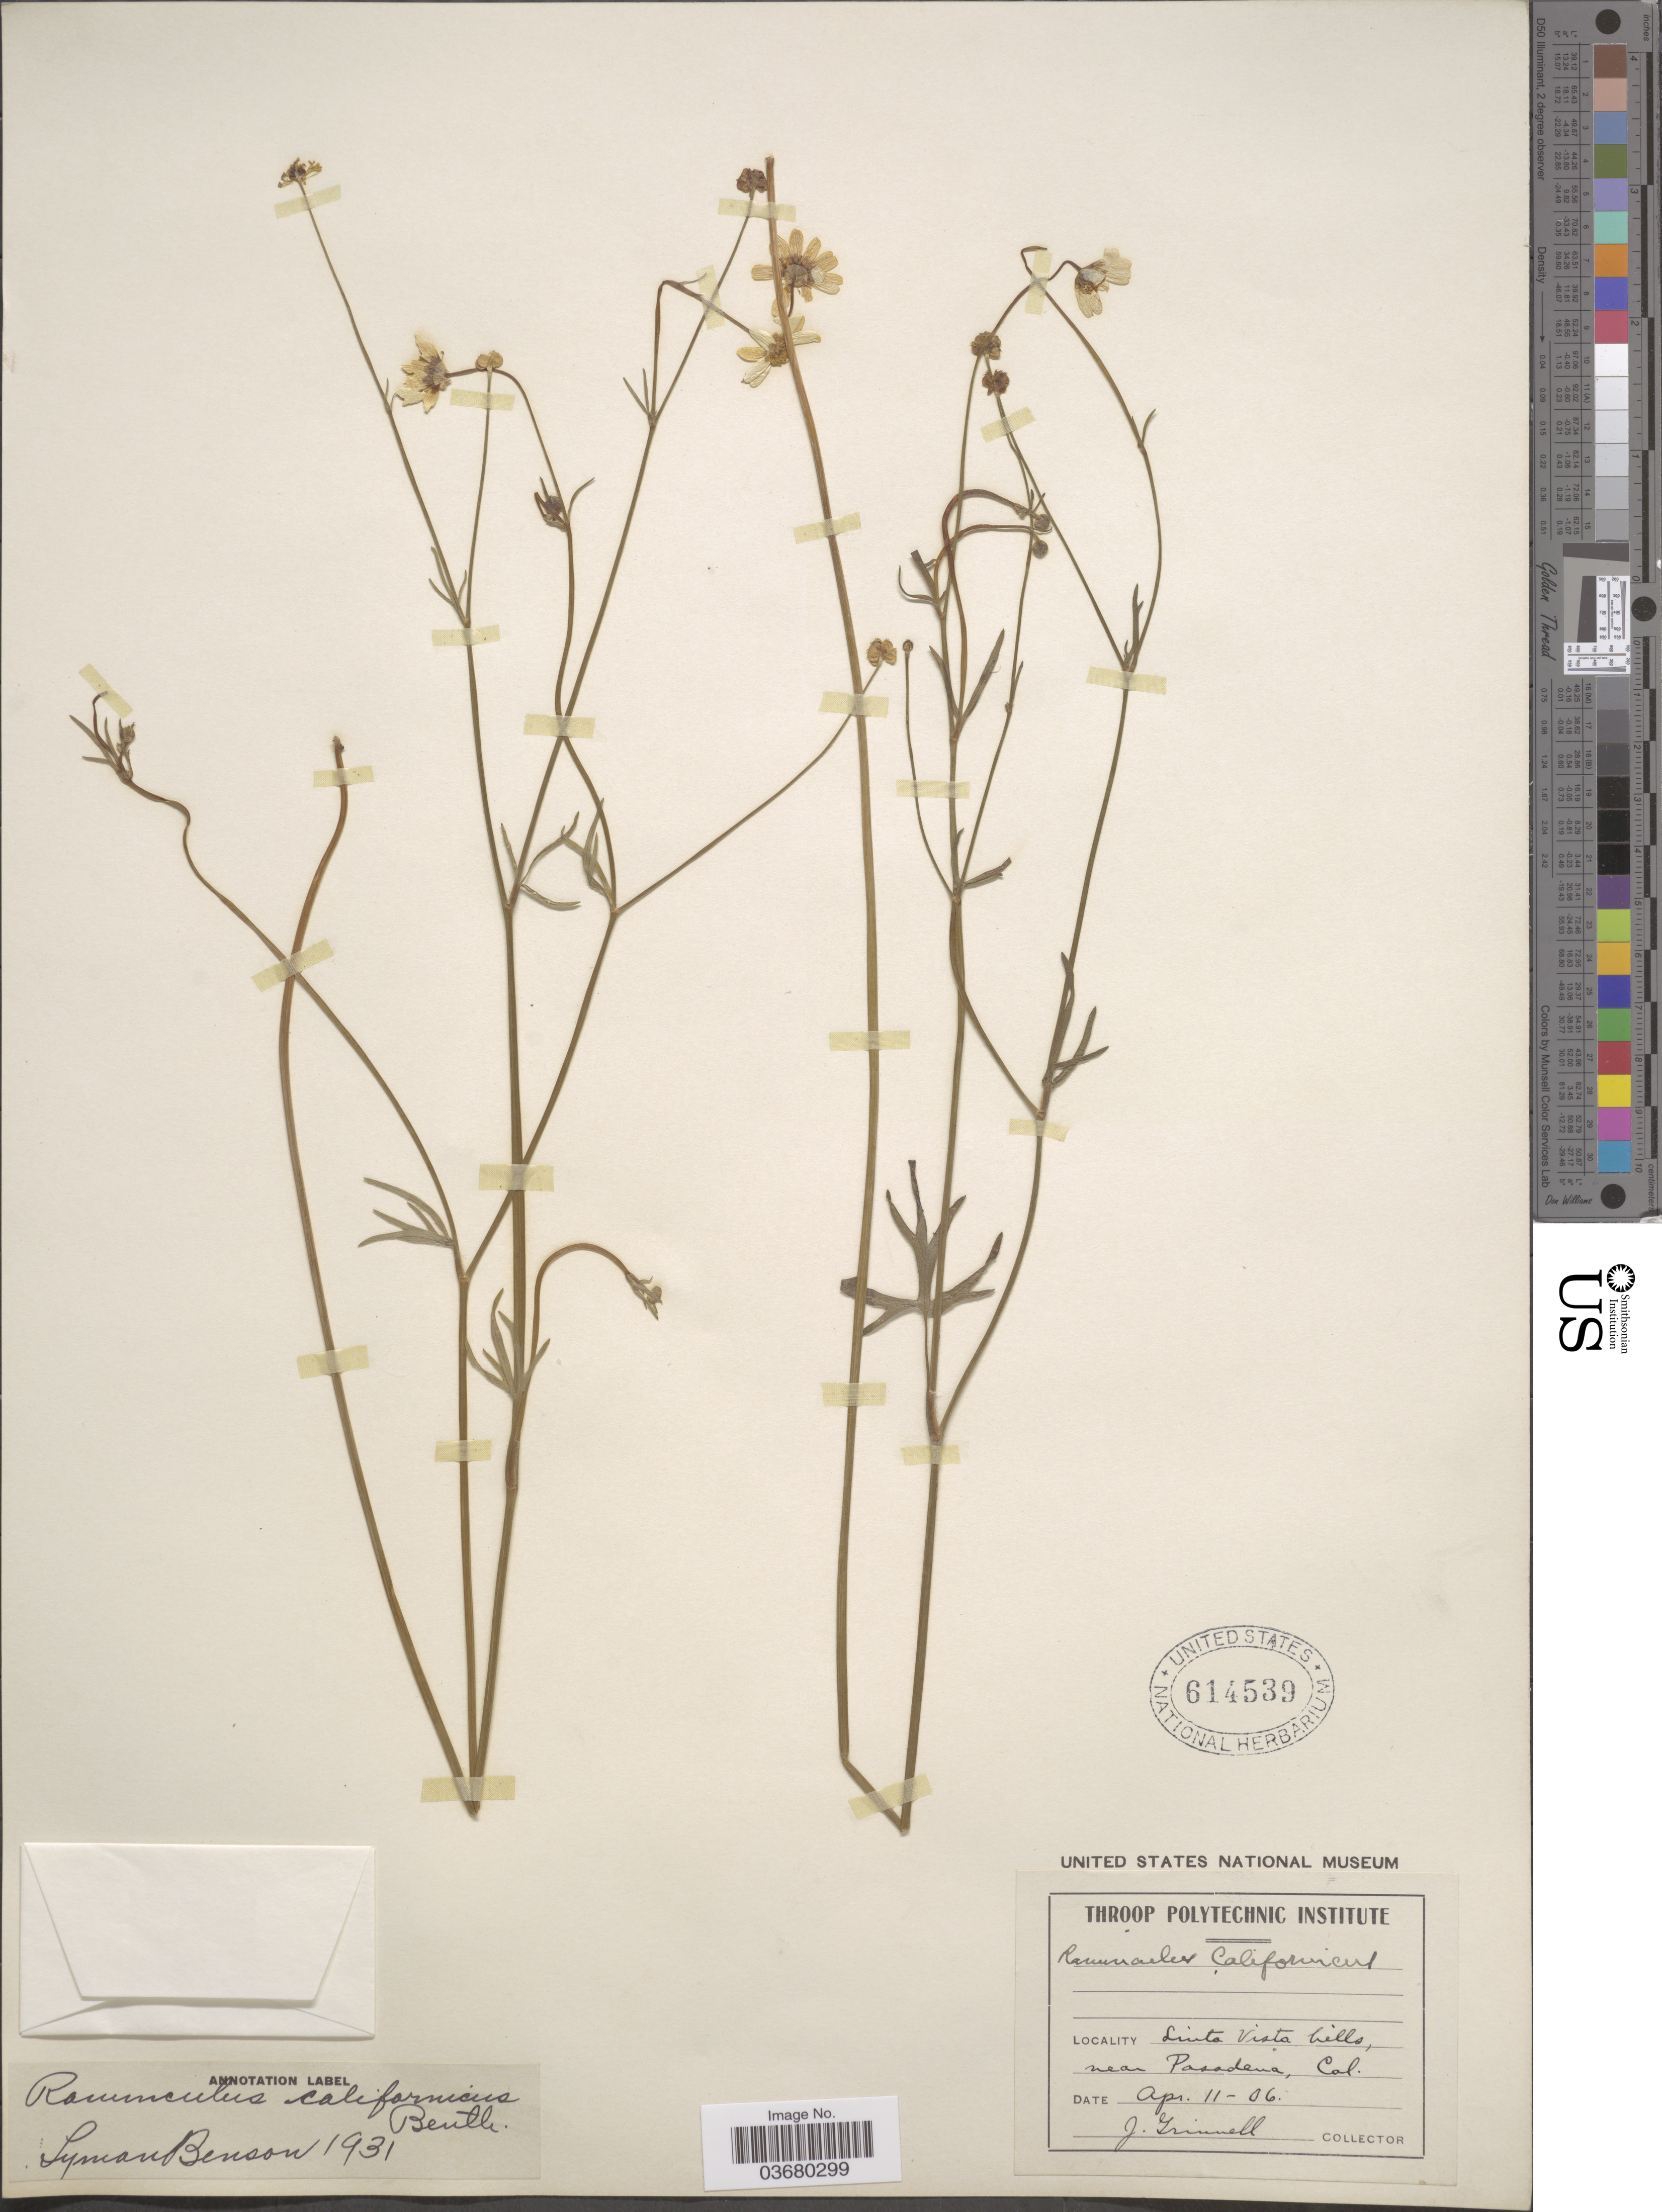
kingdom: Plantae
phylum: Tracheophyta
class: Magnoliopsida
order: Ranunculales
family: Ranunculaceae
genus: Ranunculus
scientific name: Ranunculus californicus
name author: Benth.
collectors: J. Grinnell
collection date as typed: Transcribed d/m/y: 11/4/6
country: United States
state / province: California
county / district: Los Angeles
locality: Linda Vista hills, near Pasadena.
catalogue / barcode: US 614539